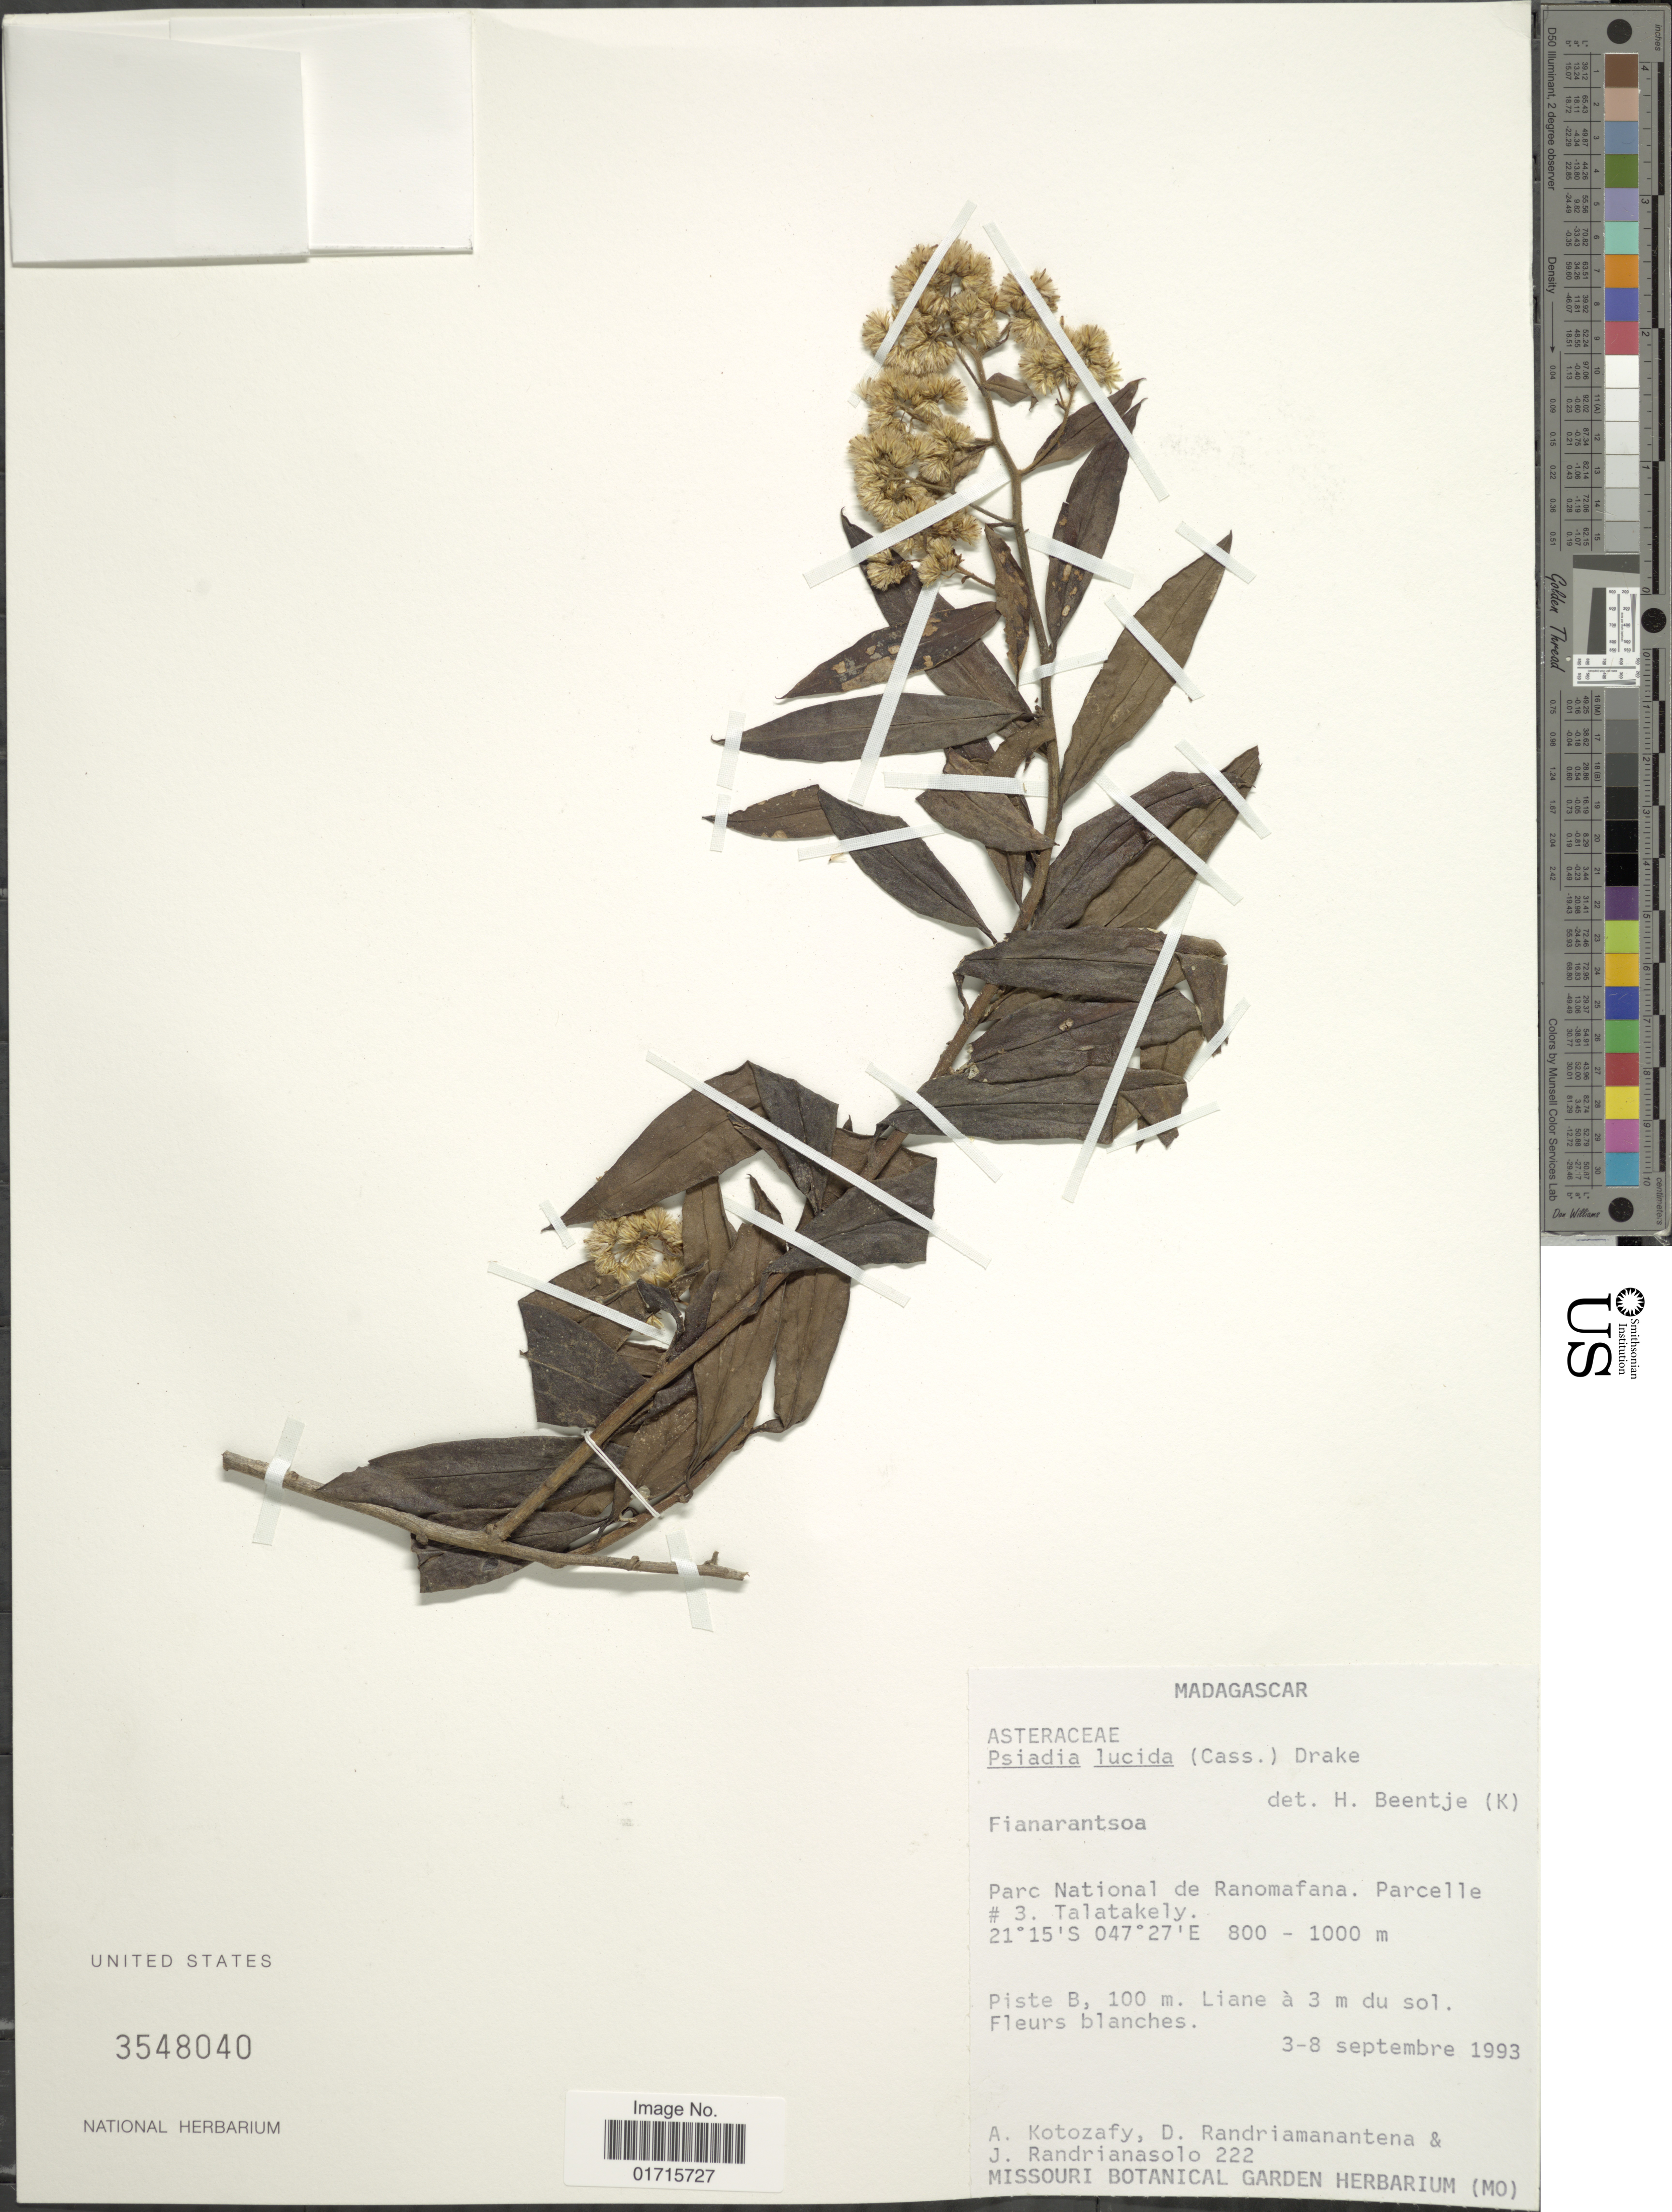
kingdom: Plantae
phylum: Tracheophyta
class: Magnoliopsida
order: Asterales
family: Asteraceae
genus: Psiadia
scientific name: Psiadia lucida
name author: (Cass.) Drake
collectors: A. Kotozafy, D. Randriamanantena & J. Randrianasolo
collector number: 222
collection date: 1993-09-03/1993-09-08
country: Madagascar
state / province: Haute Matsiatra / Vatovavy Fitovinany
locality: Madagascar. Fianarantsoa. Parc Natoional de Ranomafana. Parcelle # 3. Talatakely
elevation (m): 800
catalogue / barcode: US 3548040